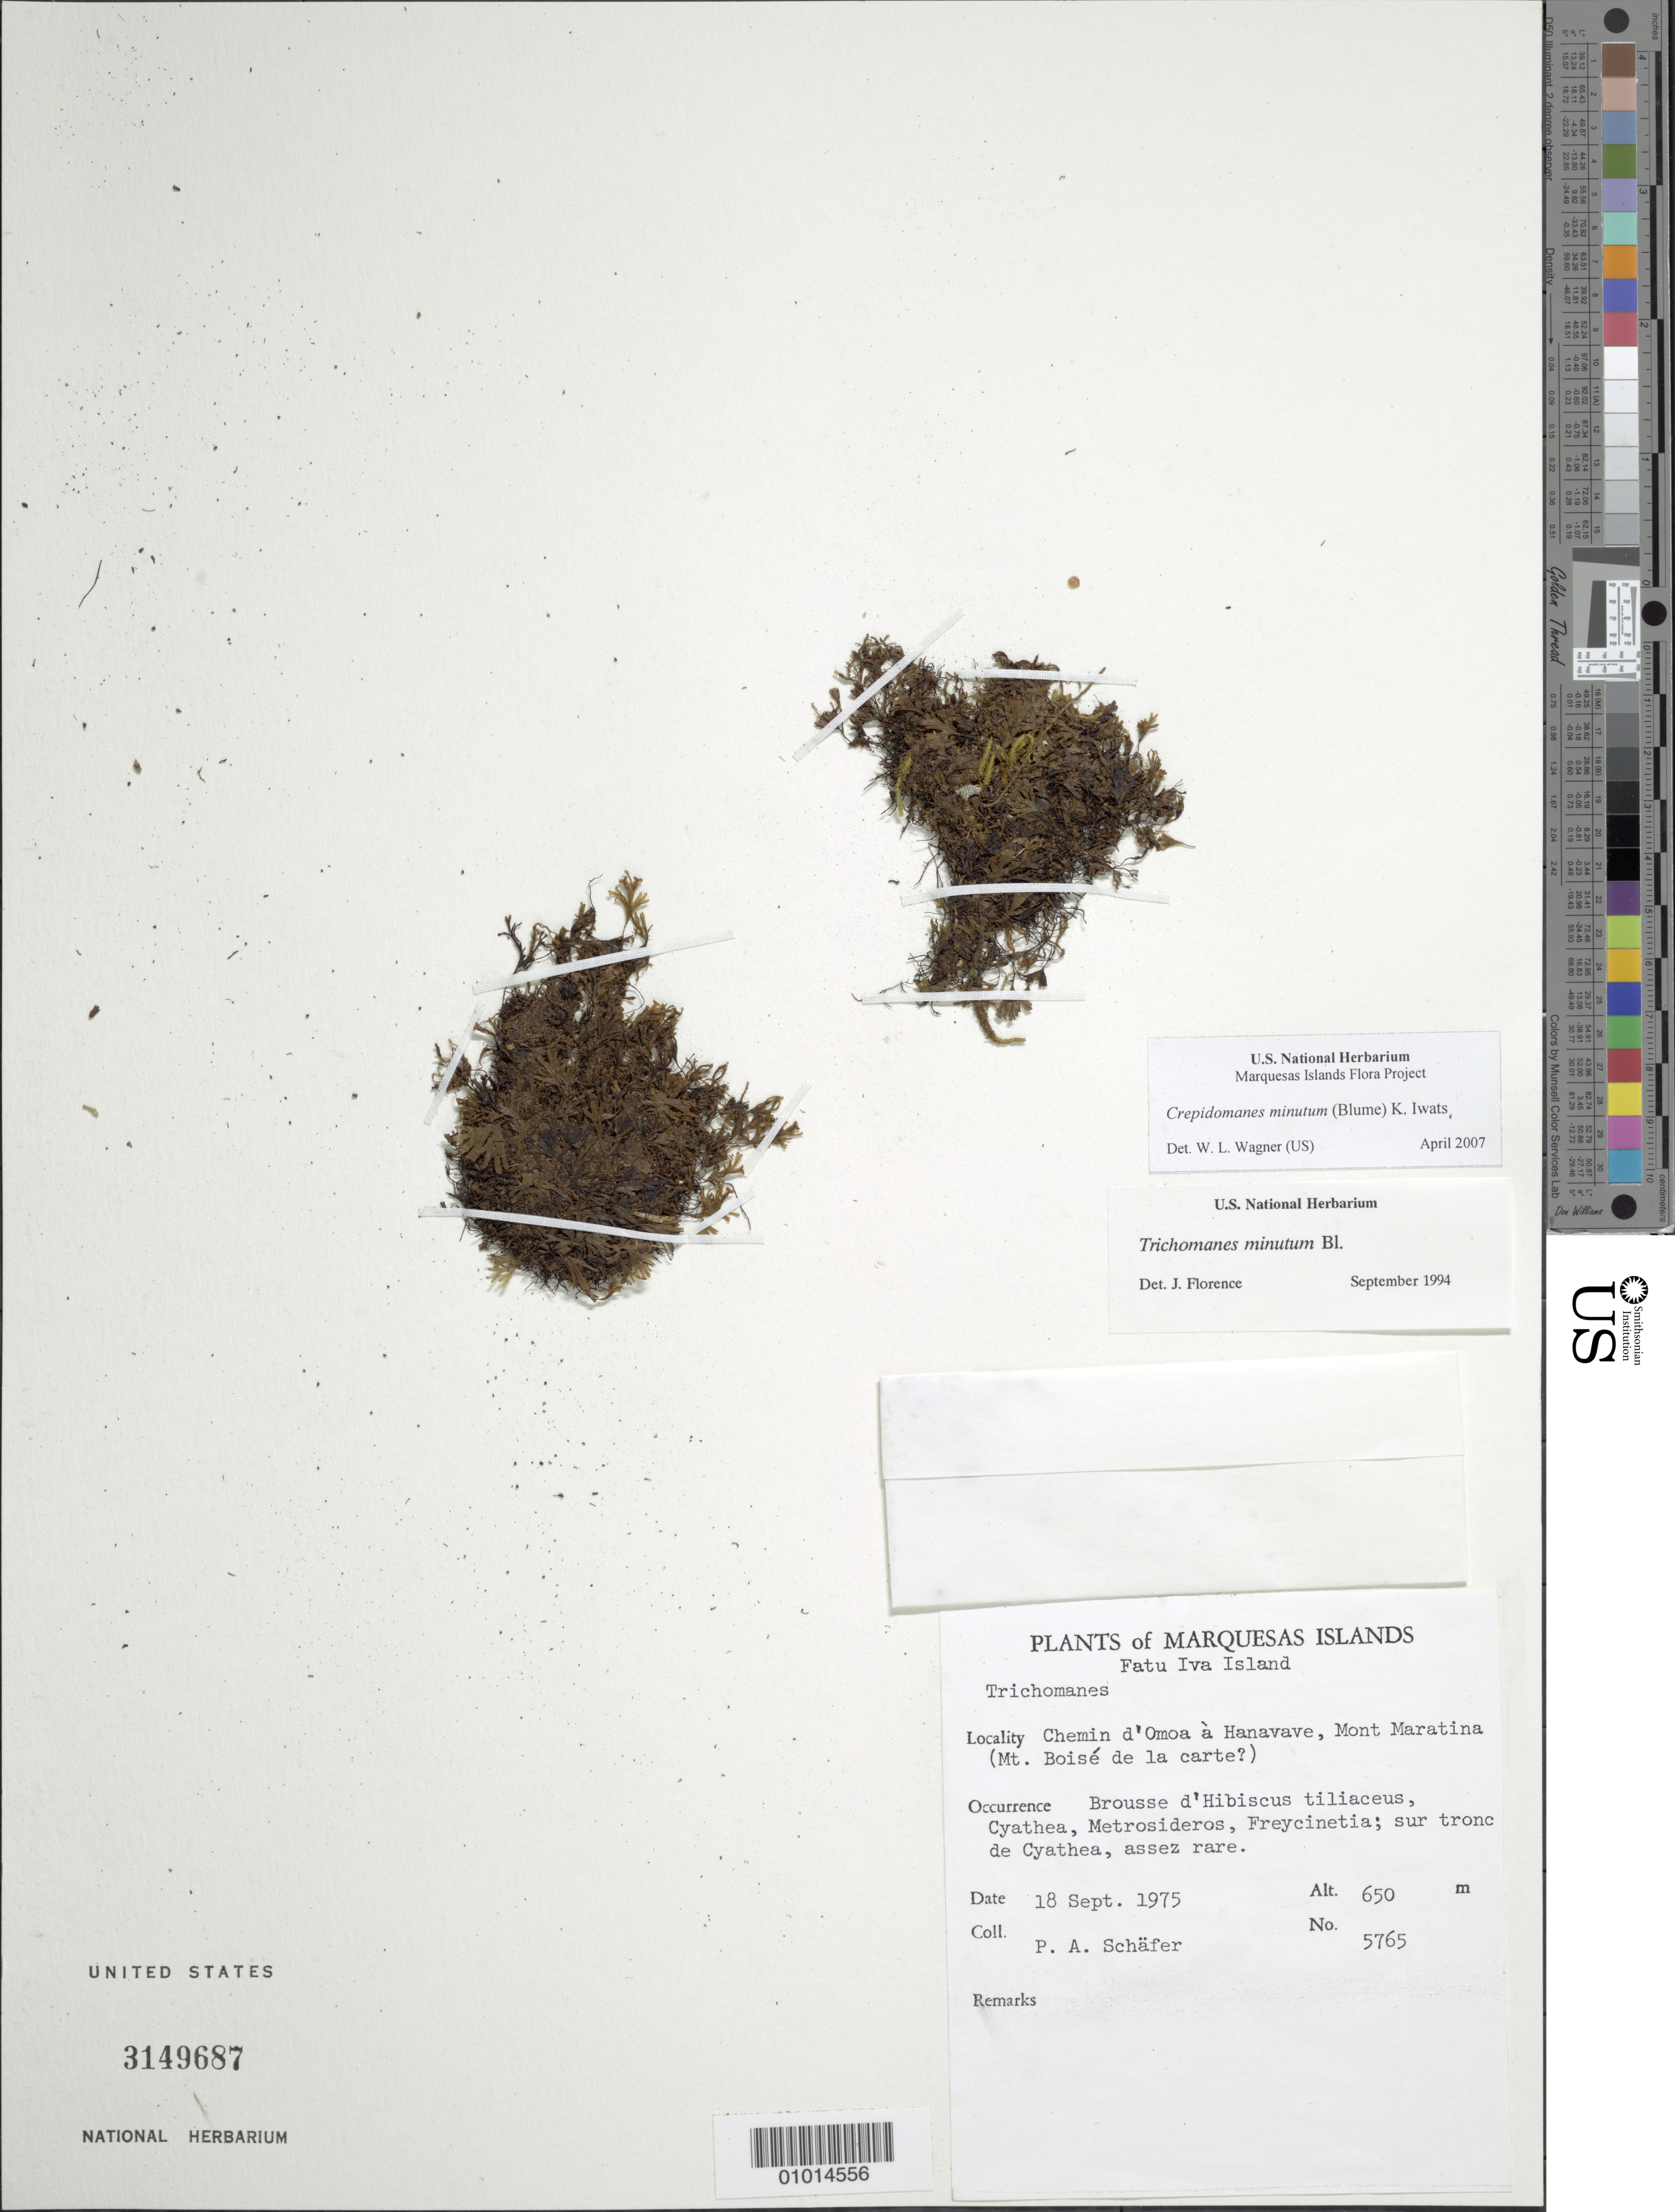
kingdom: Plantae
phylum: Tracheophyta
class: Polypodiopsida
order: Hymenophyllales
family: Hymenophyllaceae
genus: Crepidomanes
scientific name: Crepidomanes minutum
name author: (Blume) K. Iwats.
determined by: Wagner, W. L., (BOT), Smithsonian Institution - National Museum of Natural History (UNITED STATES)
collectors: P. A. Schäfer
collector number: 5765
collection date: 1975-09-18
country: French Polynesia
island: Fatu Hiva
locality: Chemin d'Omoa à Hanavave, Mont Maratina (Mt. Boisé de la carte?)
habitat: Brousse d'Hibiscus tiliaceus, Cyathea, Metrosideros, Freycinetia; sur tronc de Cyathea, assez rare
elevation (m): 650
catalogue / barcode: US 3149687